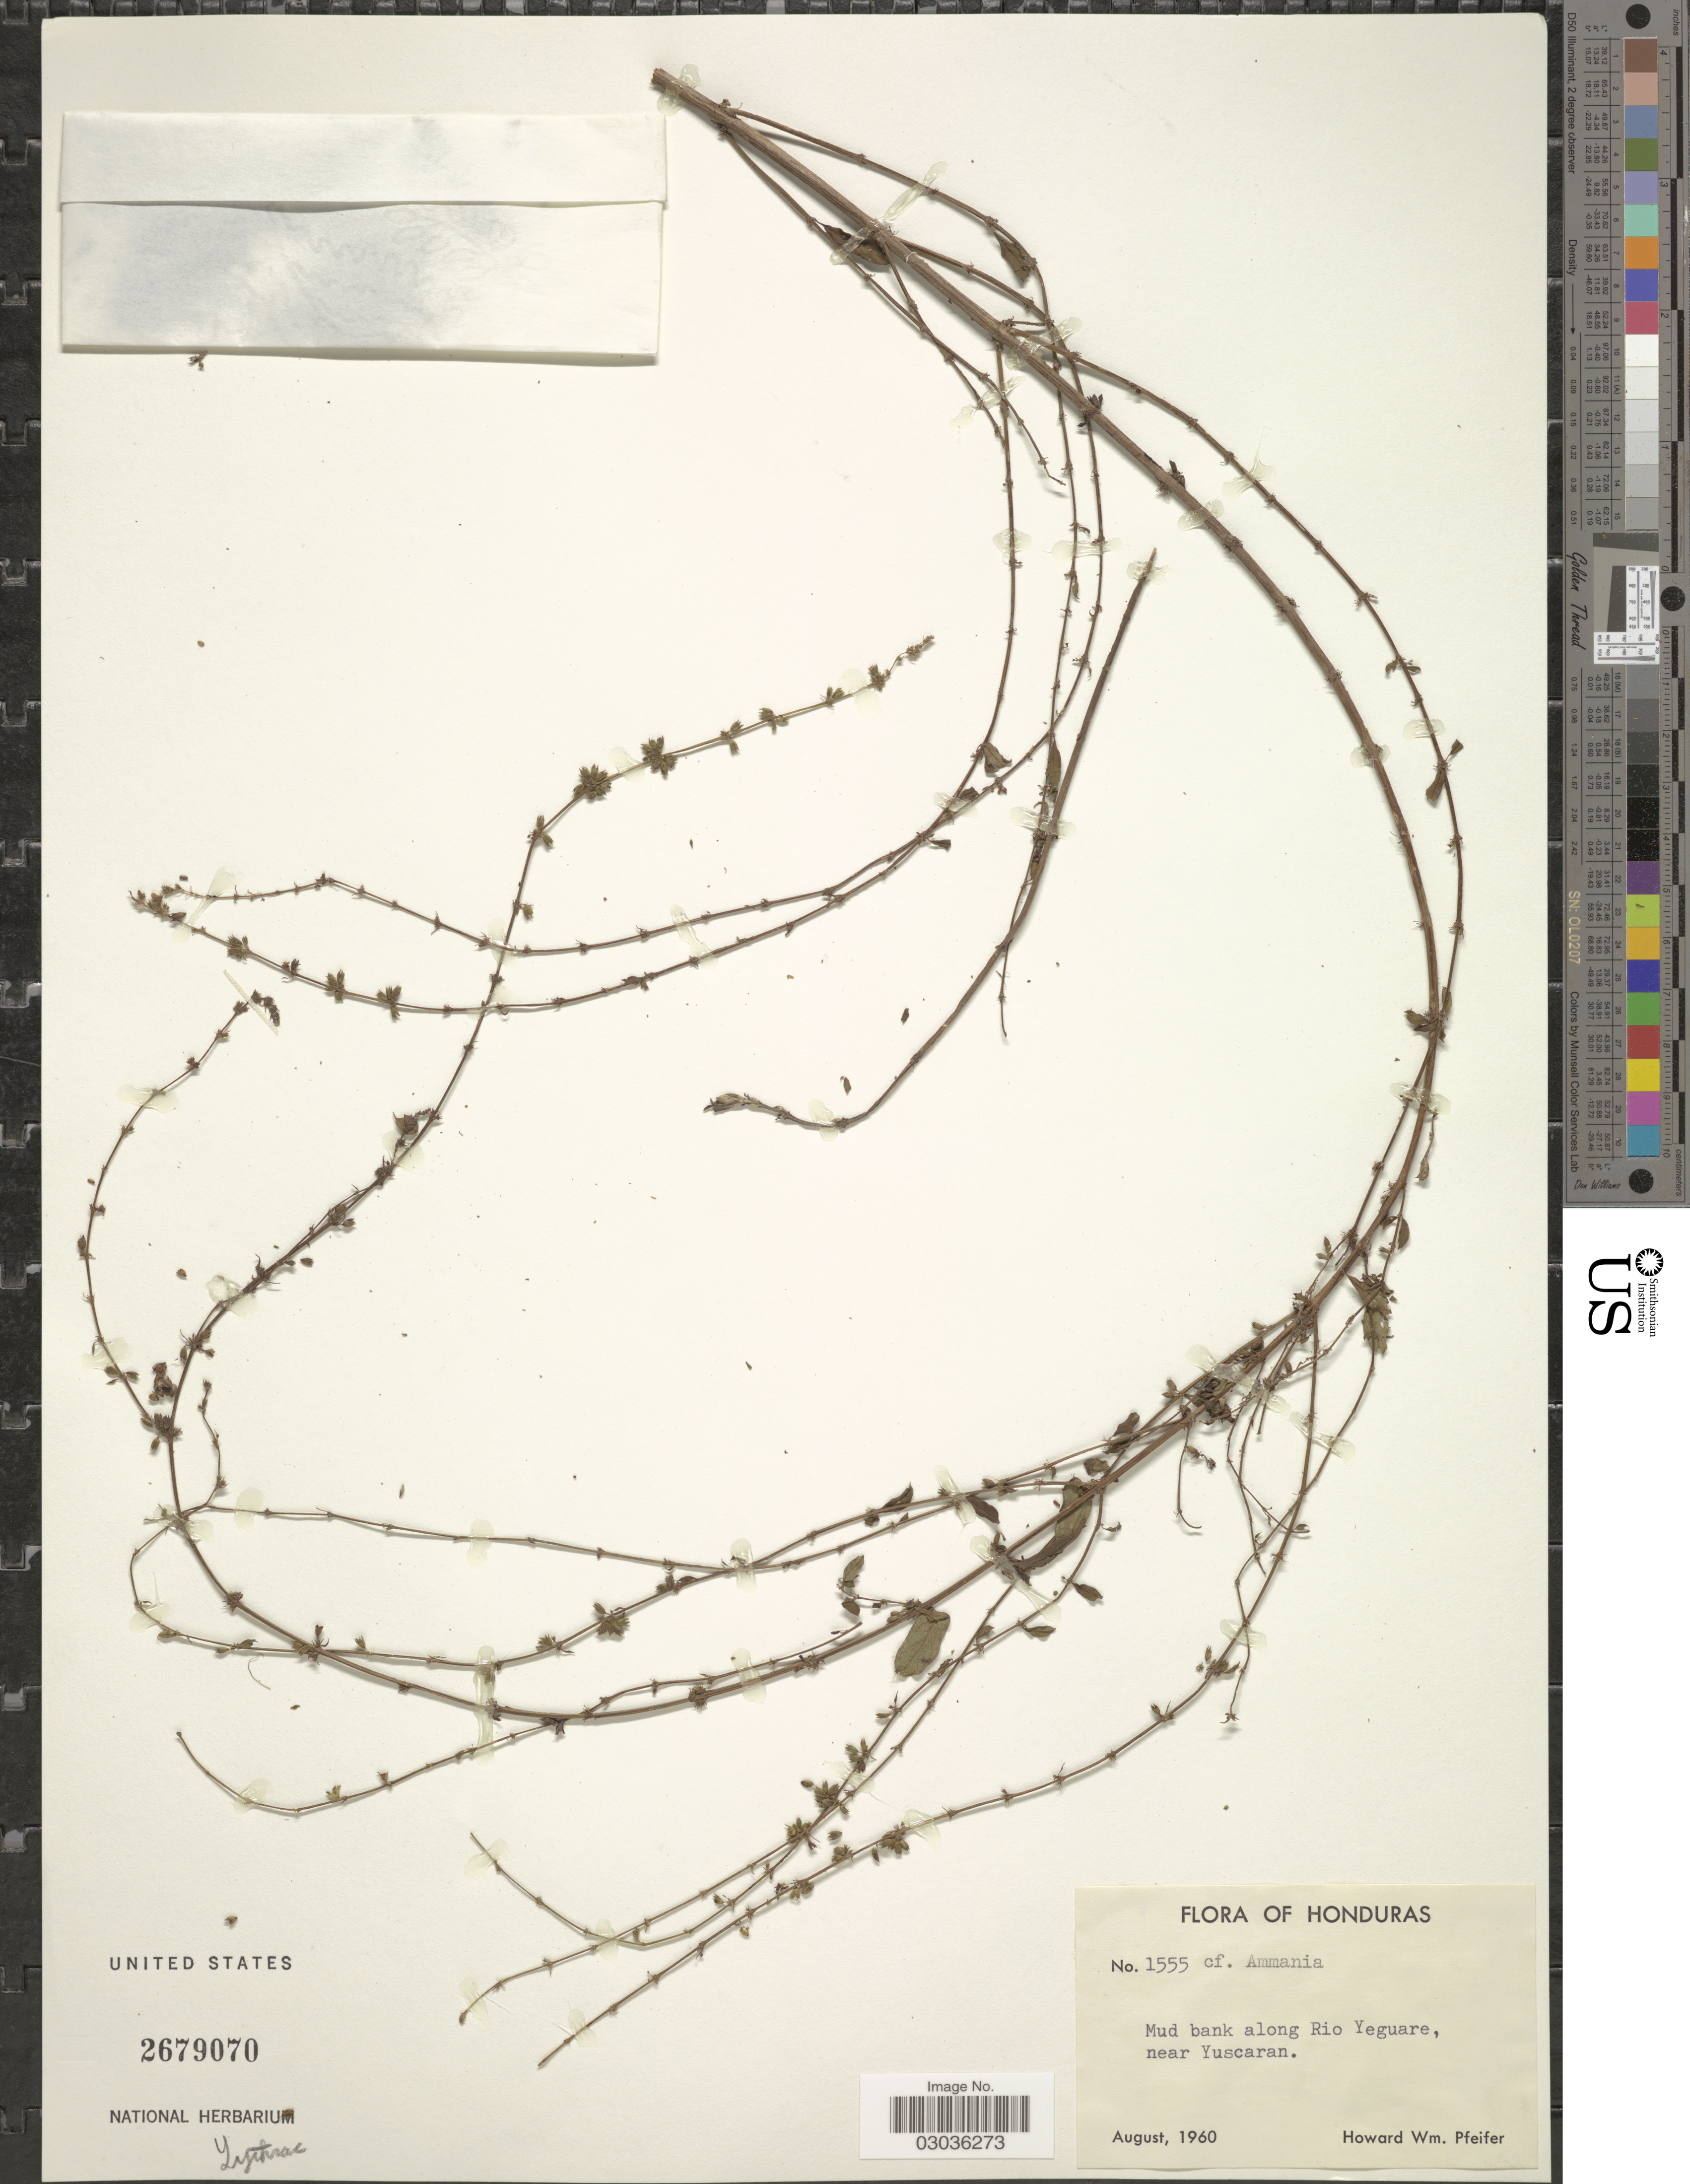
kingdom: Plantae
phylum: Tracheophyta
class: Magnoliopsida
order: Myrtales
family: Lythraceae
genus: Ammannia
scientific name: Ammannia sp.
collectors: H. W. Pfeifer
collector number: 1555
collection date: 1960-08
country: Honduras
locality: Mud bank along Rio Yeguare, near Yuscaran.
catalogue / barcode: US 2679070